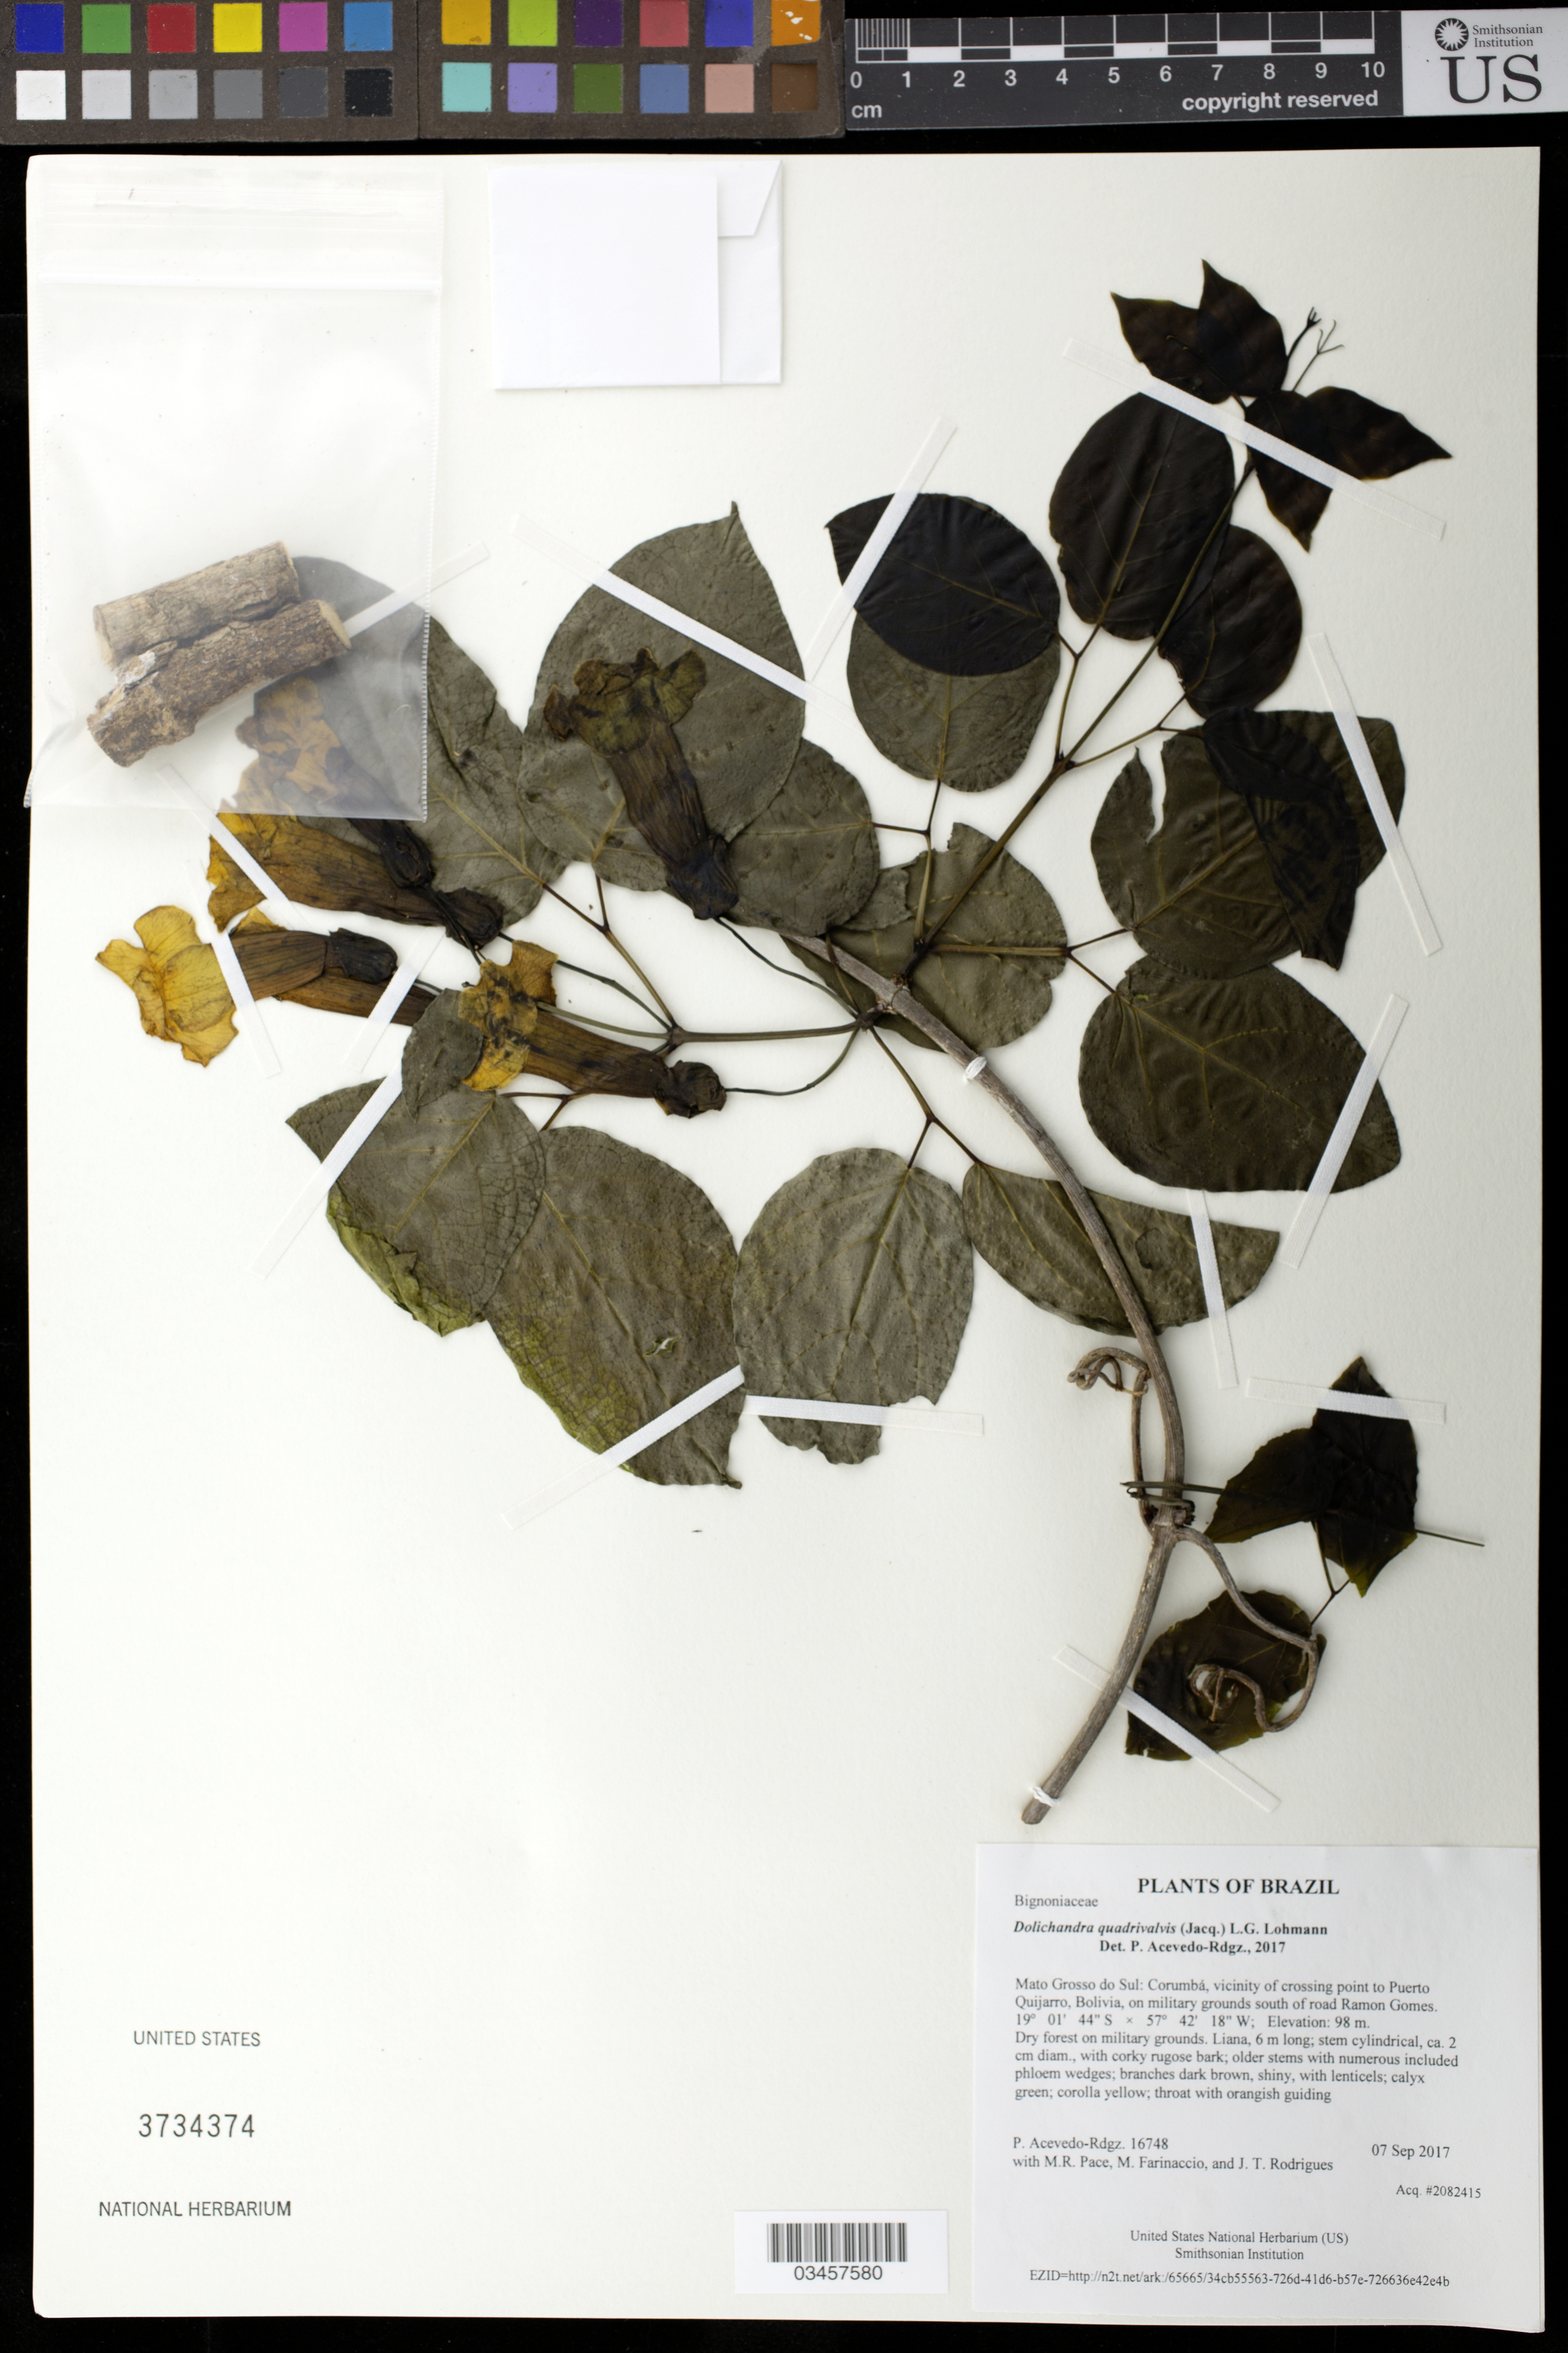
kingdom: Plantae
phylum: Tracheophyta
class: Magnoliopsida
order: Lamiales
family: Bignoniaceae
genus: Dolichandra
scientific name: Dolichandra quadrivalvis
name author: (Jacq.) L.G. Lohmann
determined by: Acevedo-Rodríguez, P., (BOT), Smithsonian Institution - National Museum of Natural History (UNITED STATES)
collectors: P. Acevedo-Rodr., M. R. Pace, M. Farinaccio & J. T. Rodrigues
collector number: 16748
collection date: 2017-09-07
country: Brazil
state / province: Mato Grosso do Sul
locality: Corumbá, vicinity of crossing point to Puerto Quijarro, Bolivia, on military grounds south of road Ramon Gomes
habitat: Dry forest on military grounds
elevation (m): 98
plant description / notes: US, NY, MO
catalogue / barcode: US 3734374